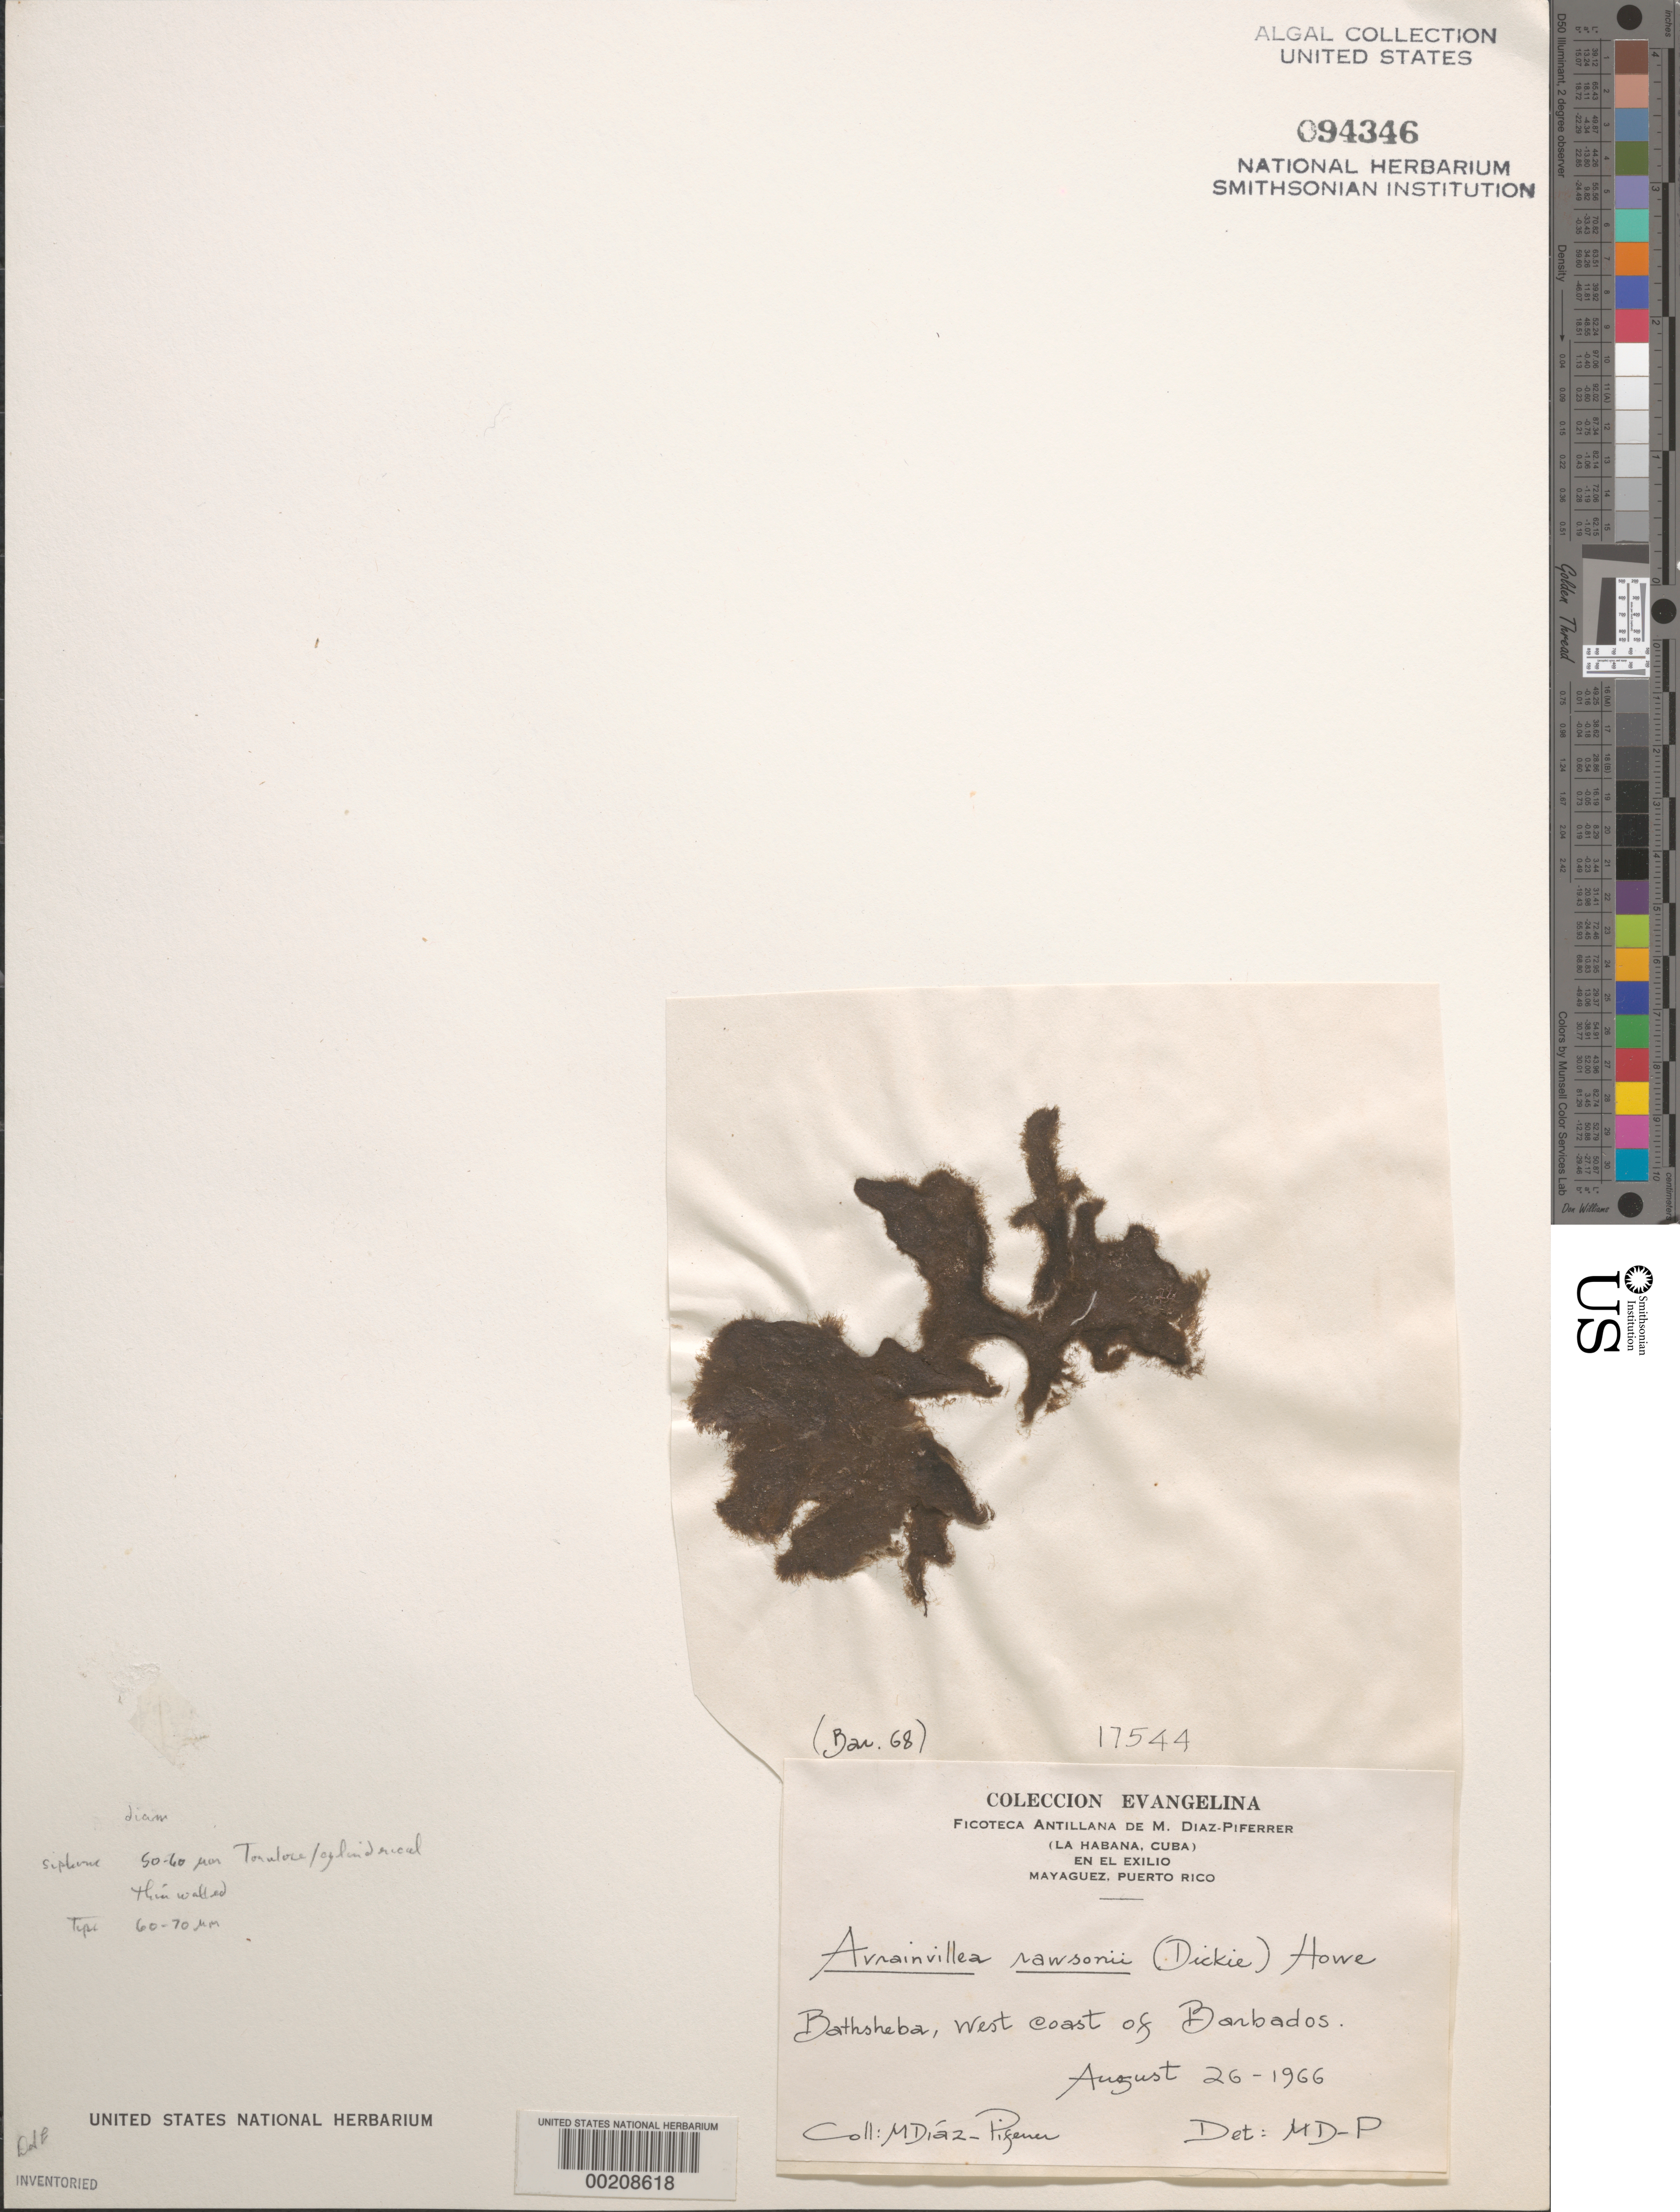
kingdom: Plantae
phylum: Chlorophyta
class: Ulvophyceae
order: Bryopsidales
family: Dichotomosiphonaceae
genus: Avrainvillea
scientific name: Avrainvillea rawsonii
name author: (Dickie) M. Howe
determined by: Diaz-Piferrer, M.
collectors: M. Diaz-Piferrer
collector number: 17544 & BAR. 68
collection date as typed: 26 Aug 1966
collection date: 1966-08-26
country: Barbados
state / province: Saint Joseph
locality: Bathsheba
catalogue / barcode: US 94346